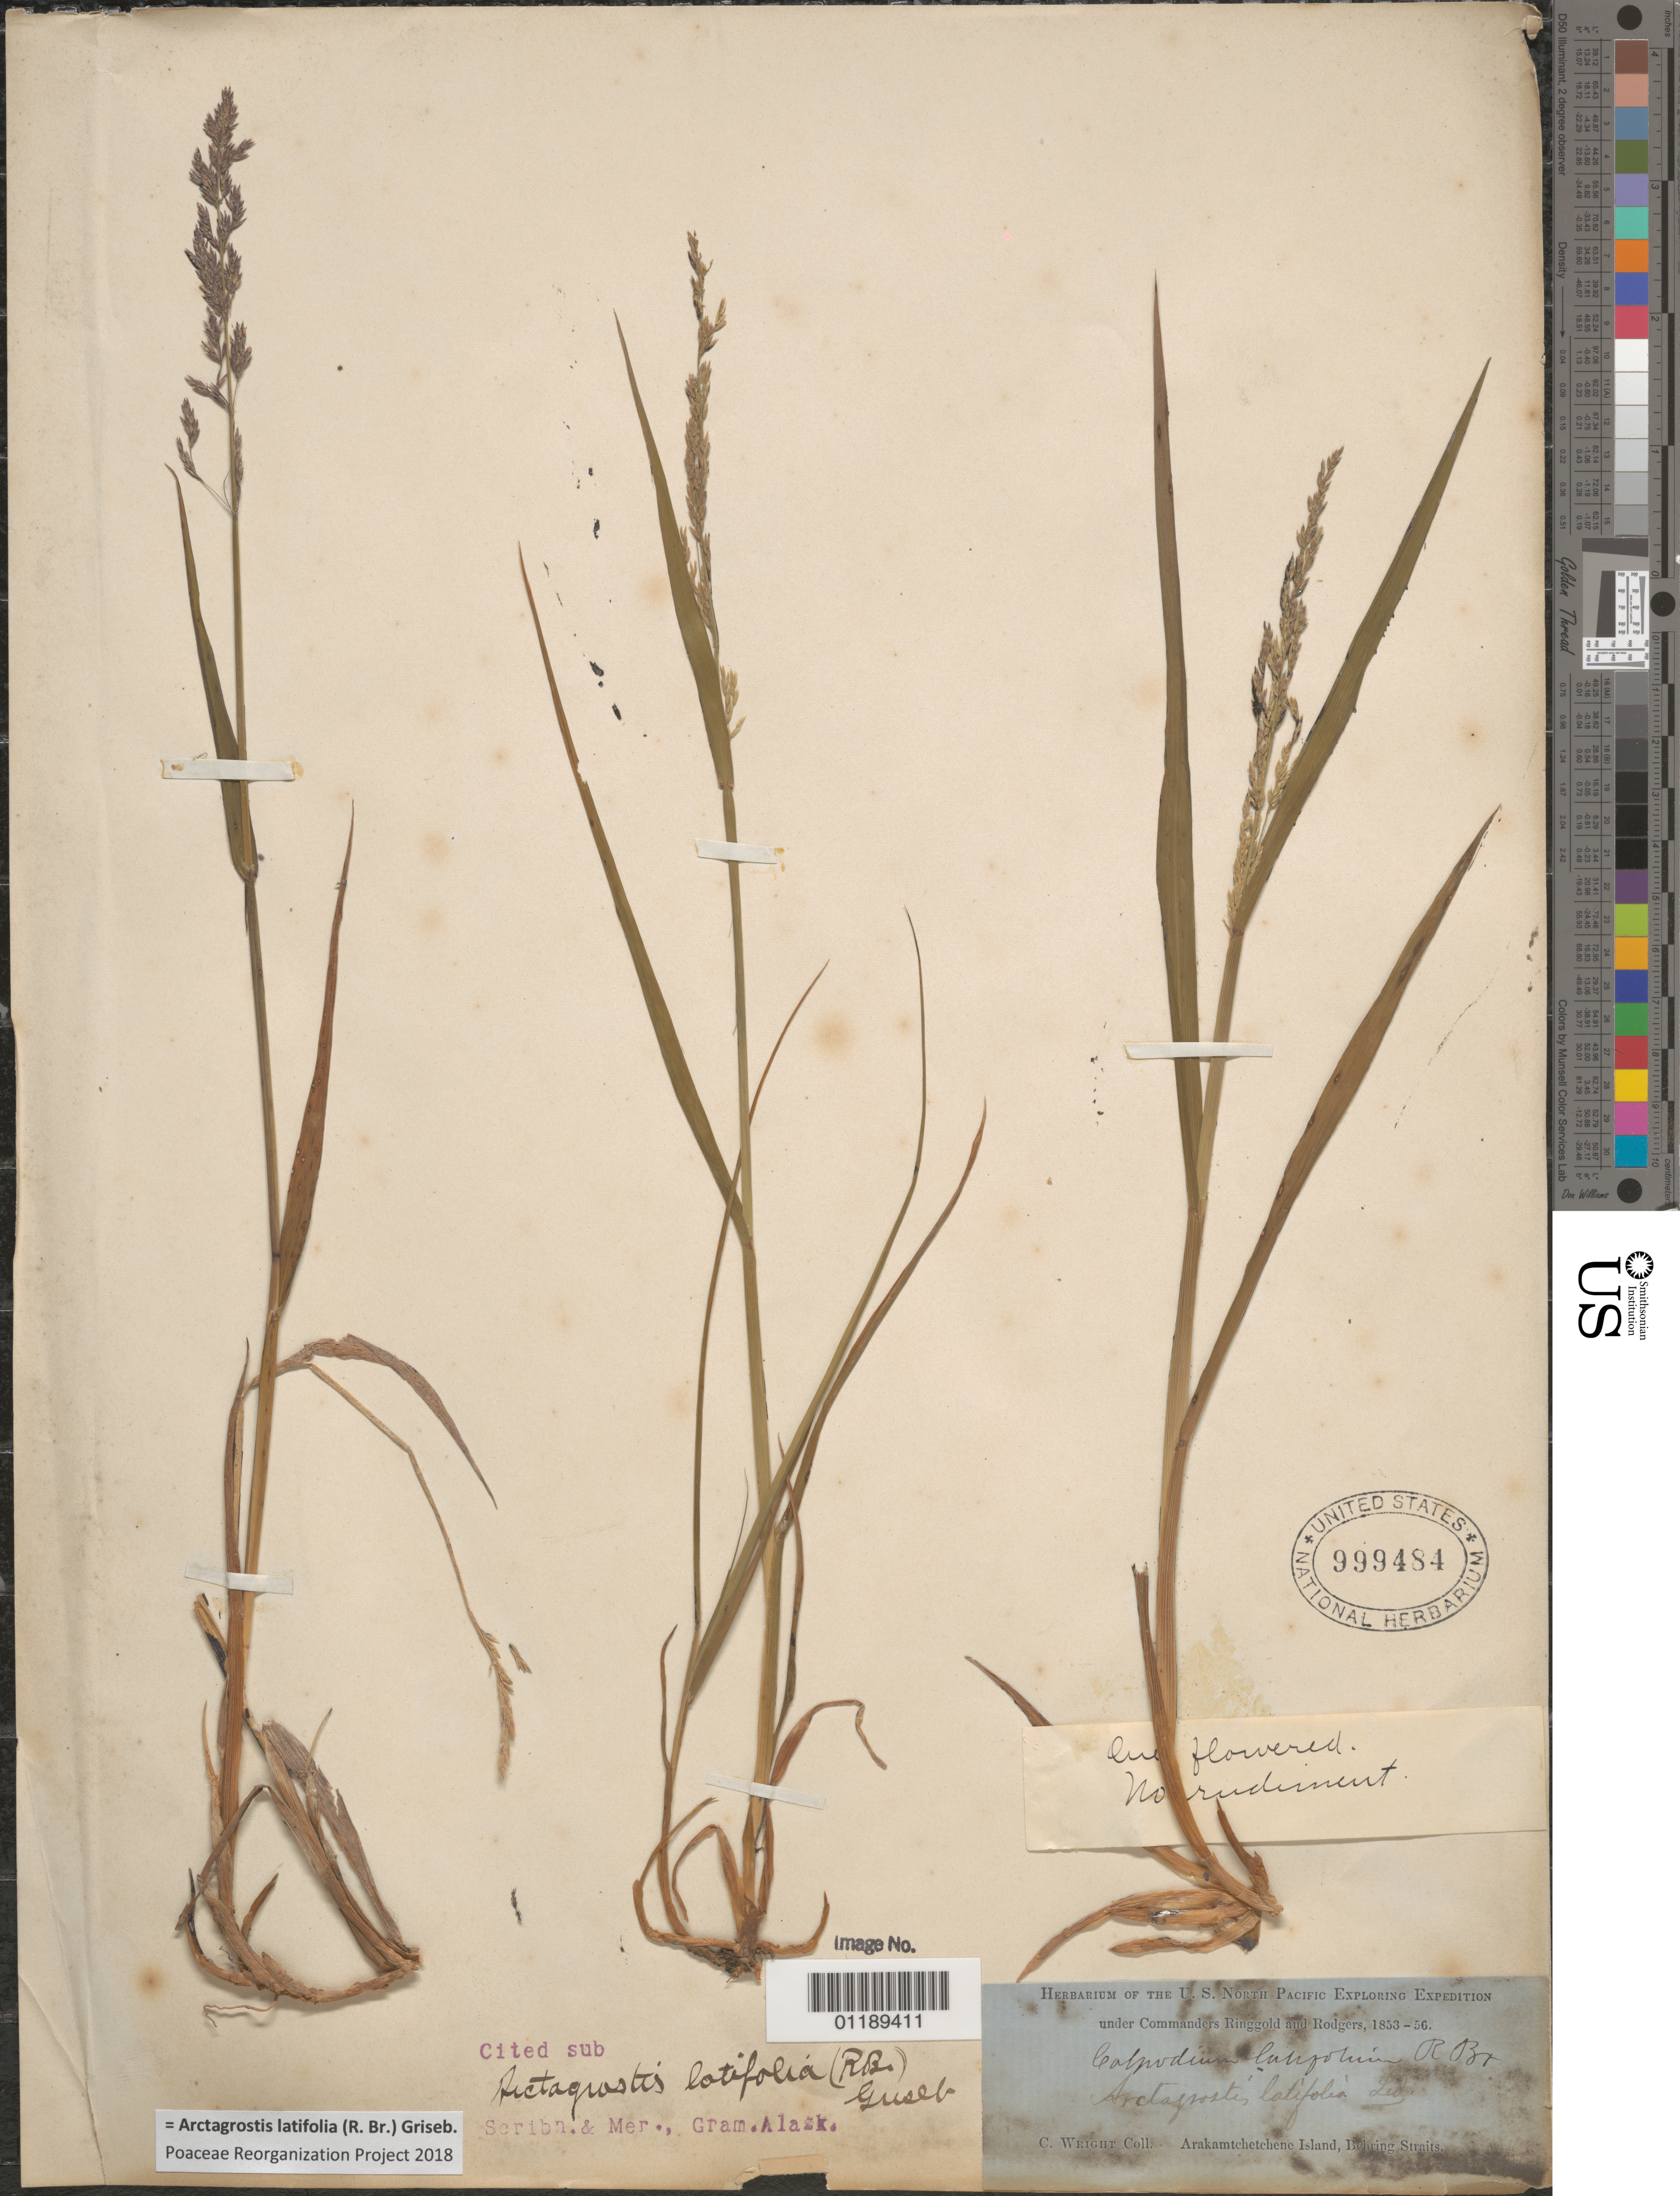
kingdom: Plantae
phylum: Tracheophyta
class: Liliopsida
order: Poales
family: Poaceae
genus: Arctagrostis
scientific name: Arctagrostis latifolia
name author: (R. Br.) Griseb.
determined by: Poaceae Reorganization Project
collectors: C. Wright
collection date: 1853/1856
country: Russian Federation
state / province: Chukotka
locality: Arakamtchetchene I. Behring Straits.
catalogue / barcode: US 999484